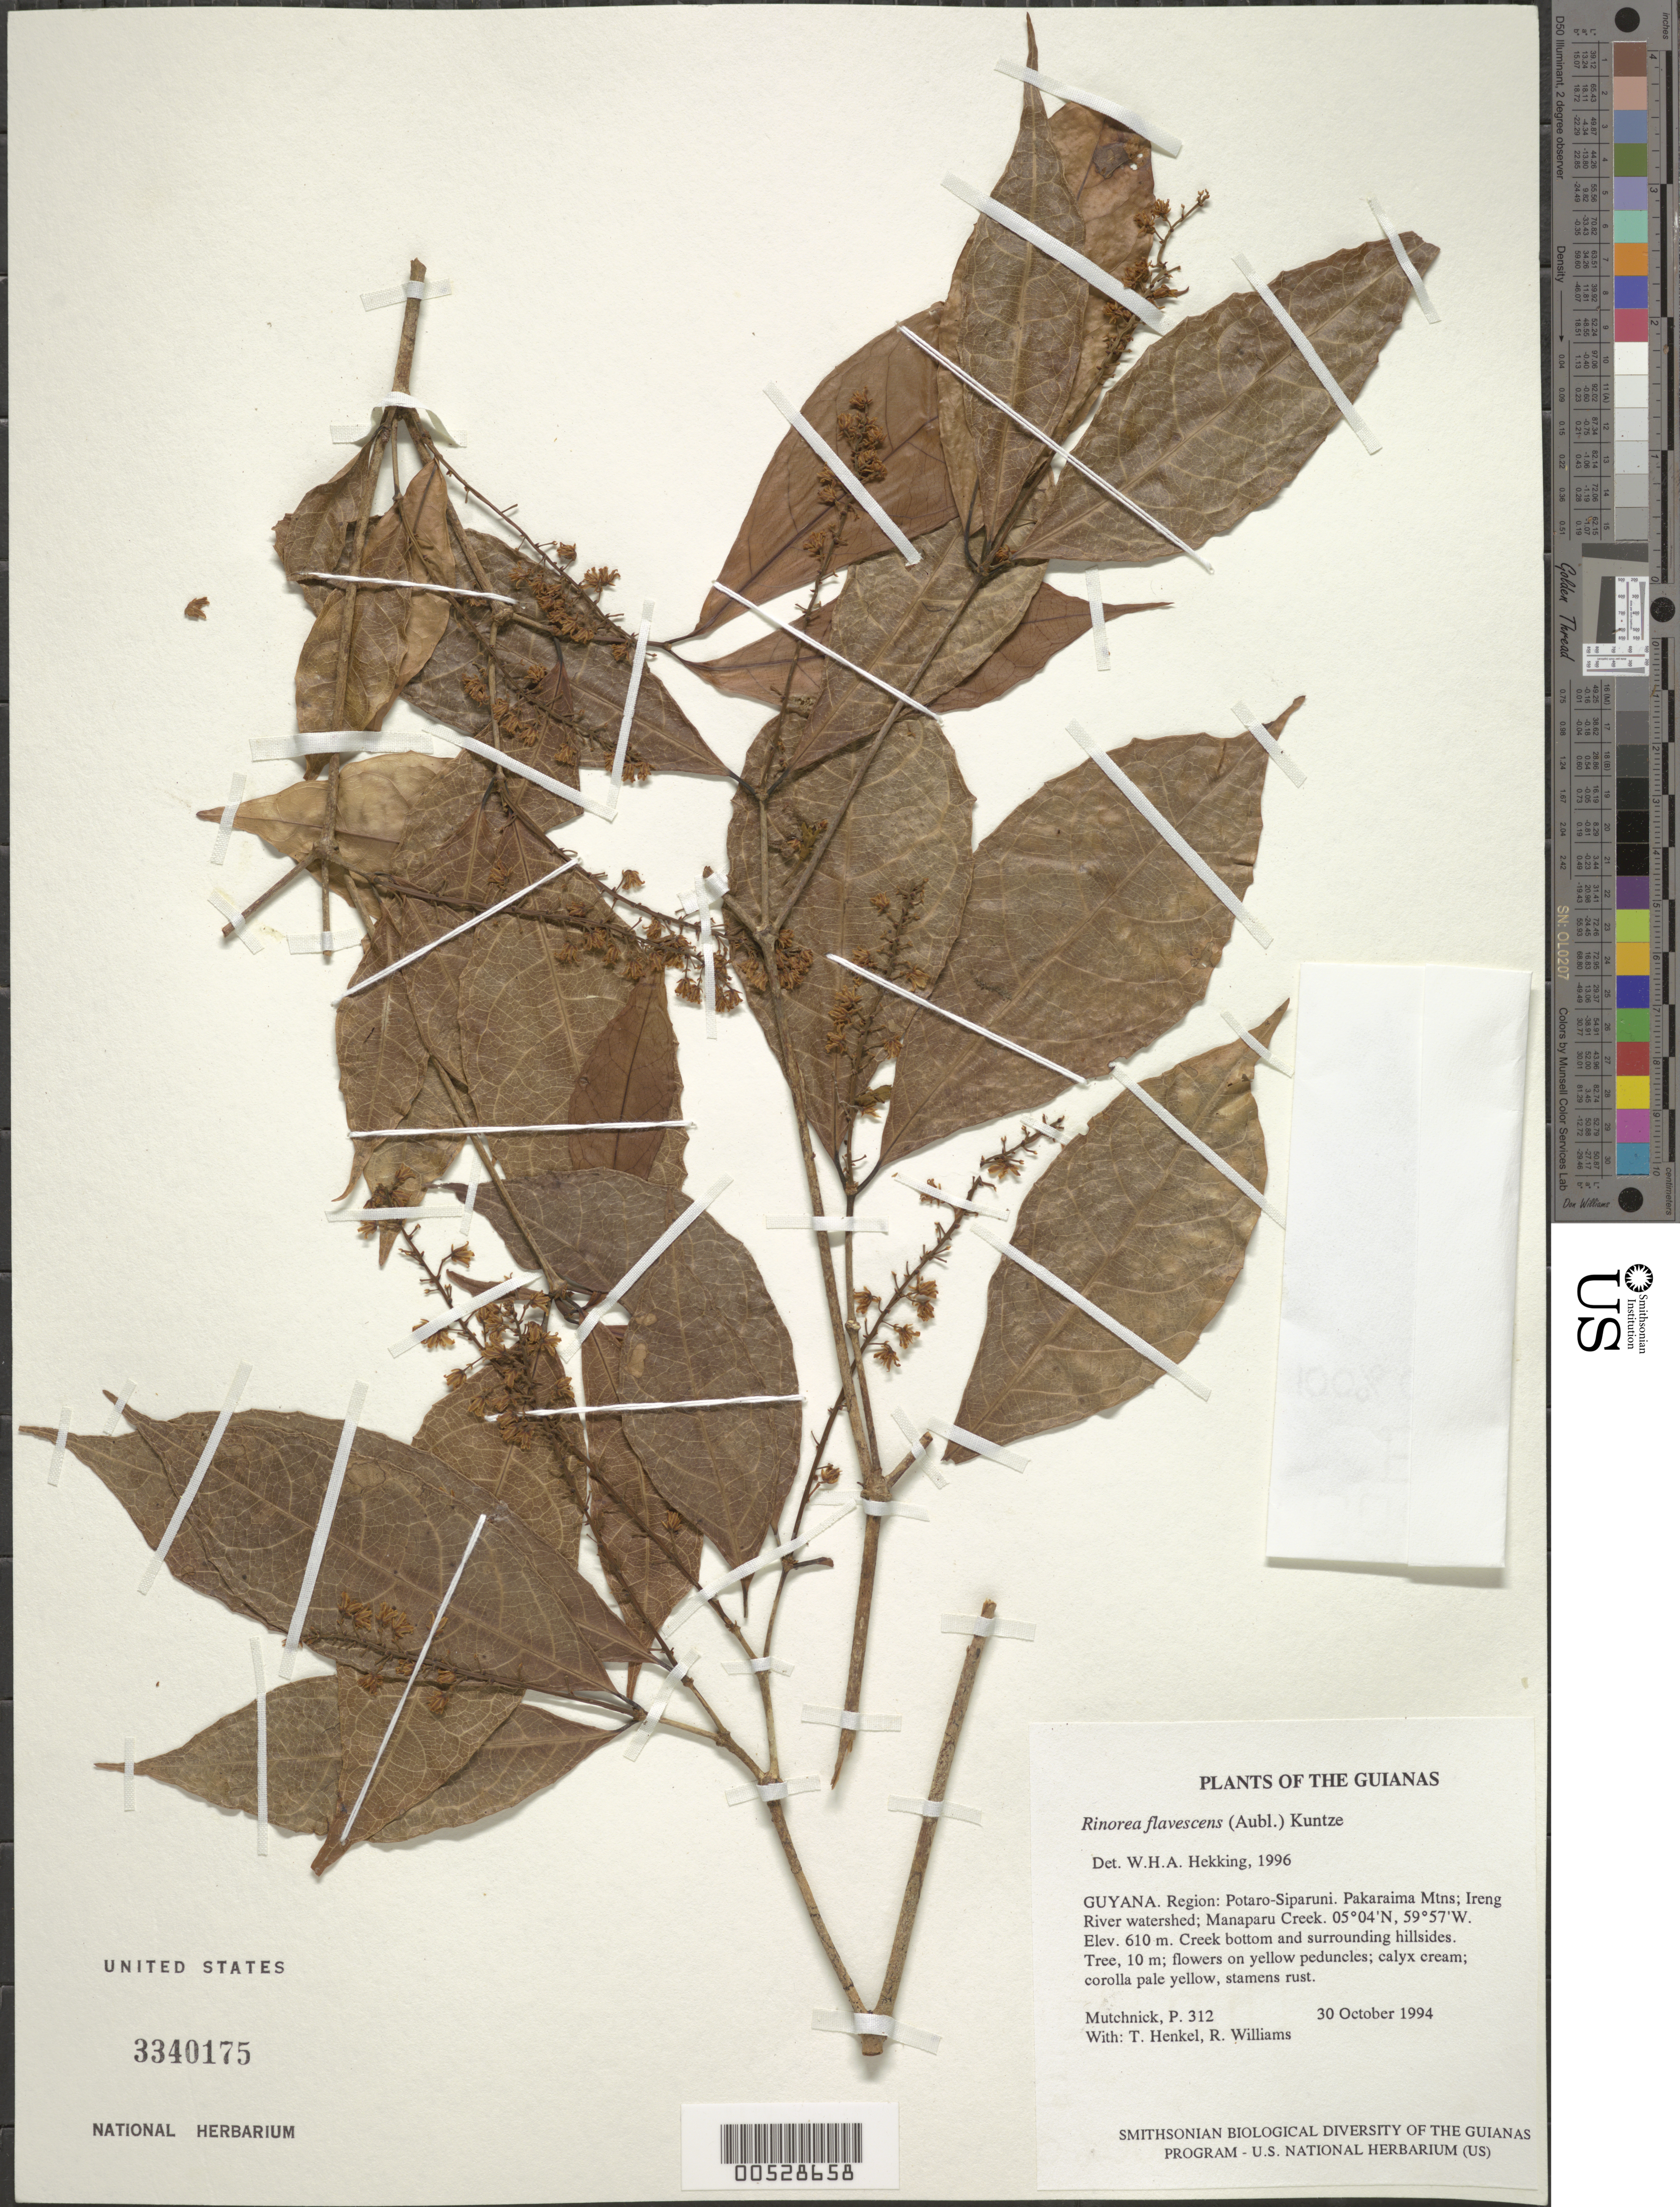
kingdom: Plantae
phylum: Tracheophyta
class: Magnoliopsida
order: Malpighiales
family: Violaceae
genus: Rinorea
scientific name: Rinorea flavescens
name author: (Aubl.) Kuntze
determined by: Hekking, W. H. A.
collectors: P. Mutchnick, T. Henkel & R. Williams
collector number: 312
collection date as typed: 30 October 1994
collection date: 1994-10-30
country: Guyana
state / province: Potaro-Siparuni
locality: Pakaraima Mtns; Ireng River watershed; Manaparu Creek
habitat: Creek bottom and surrounding hillsides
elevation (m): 610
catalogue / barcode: US 3340175